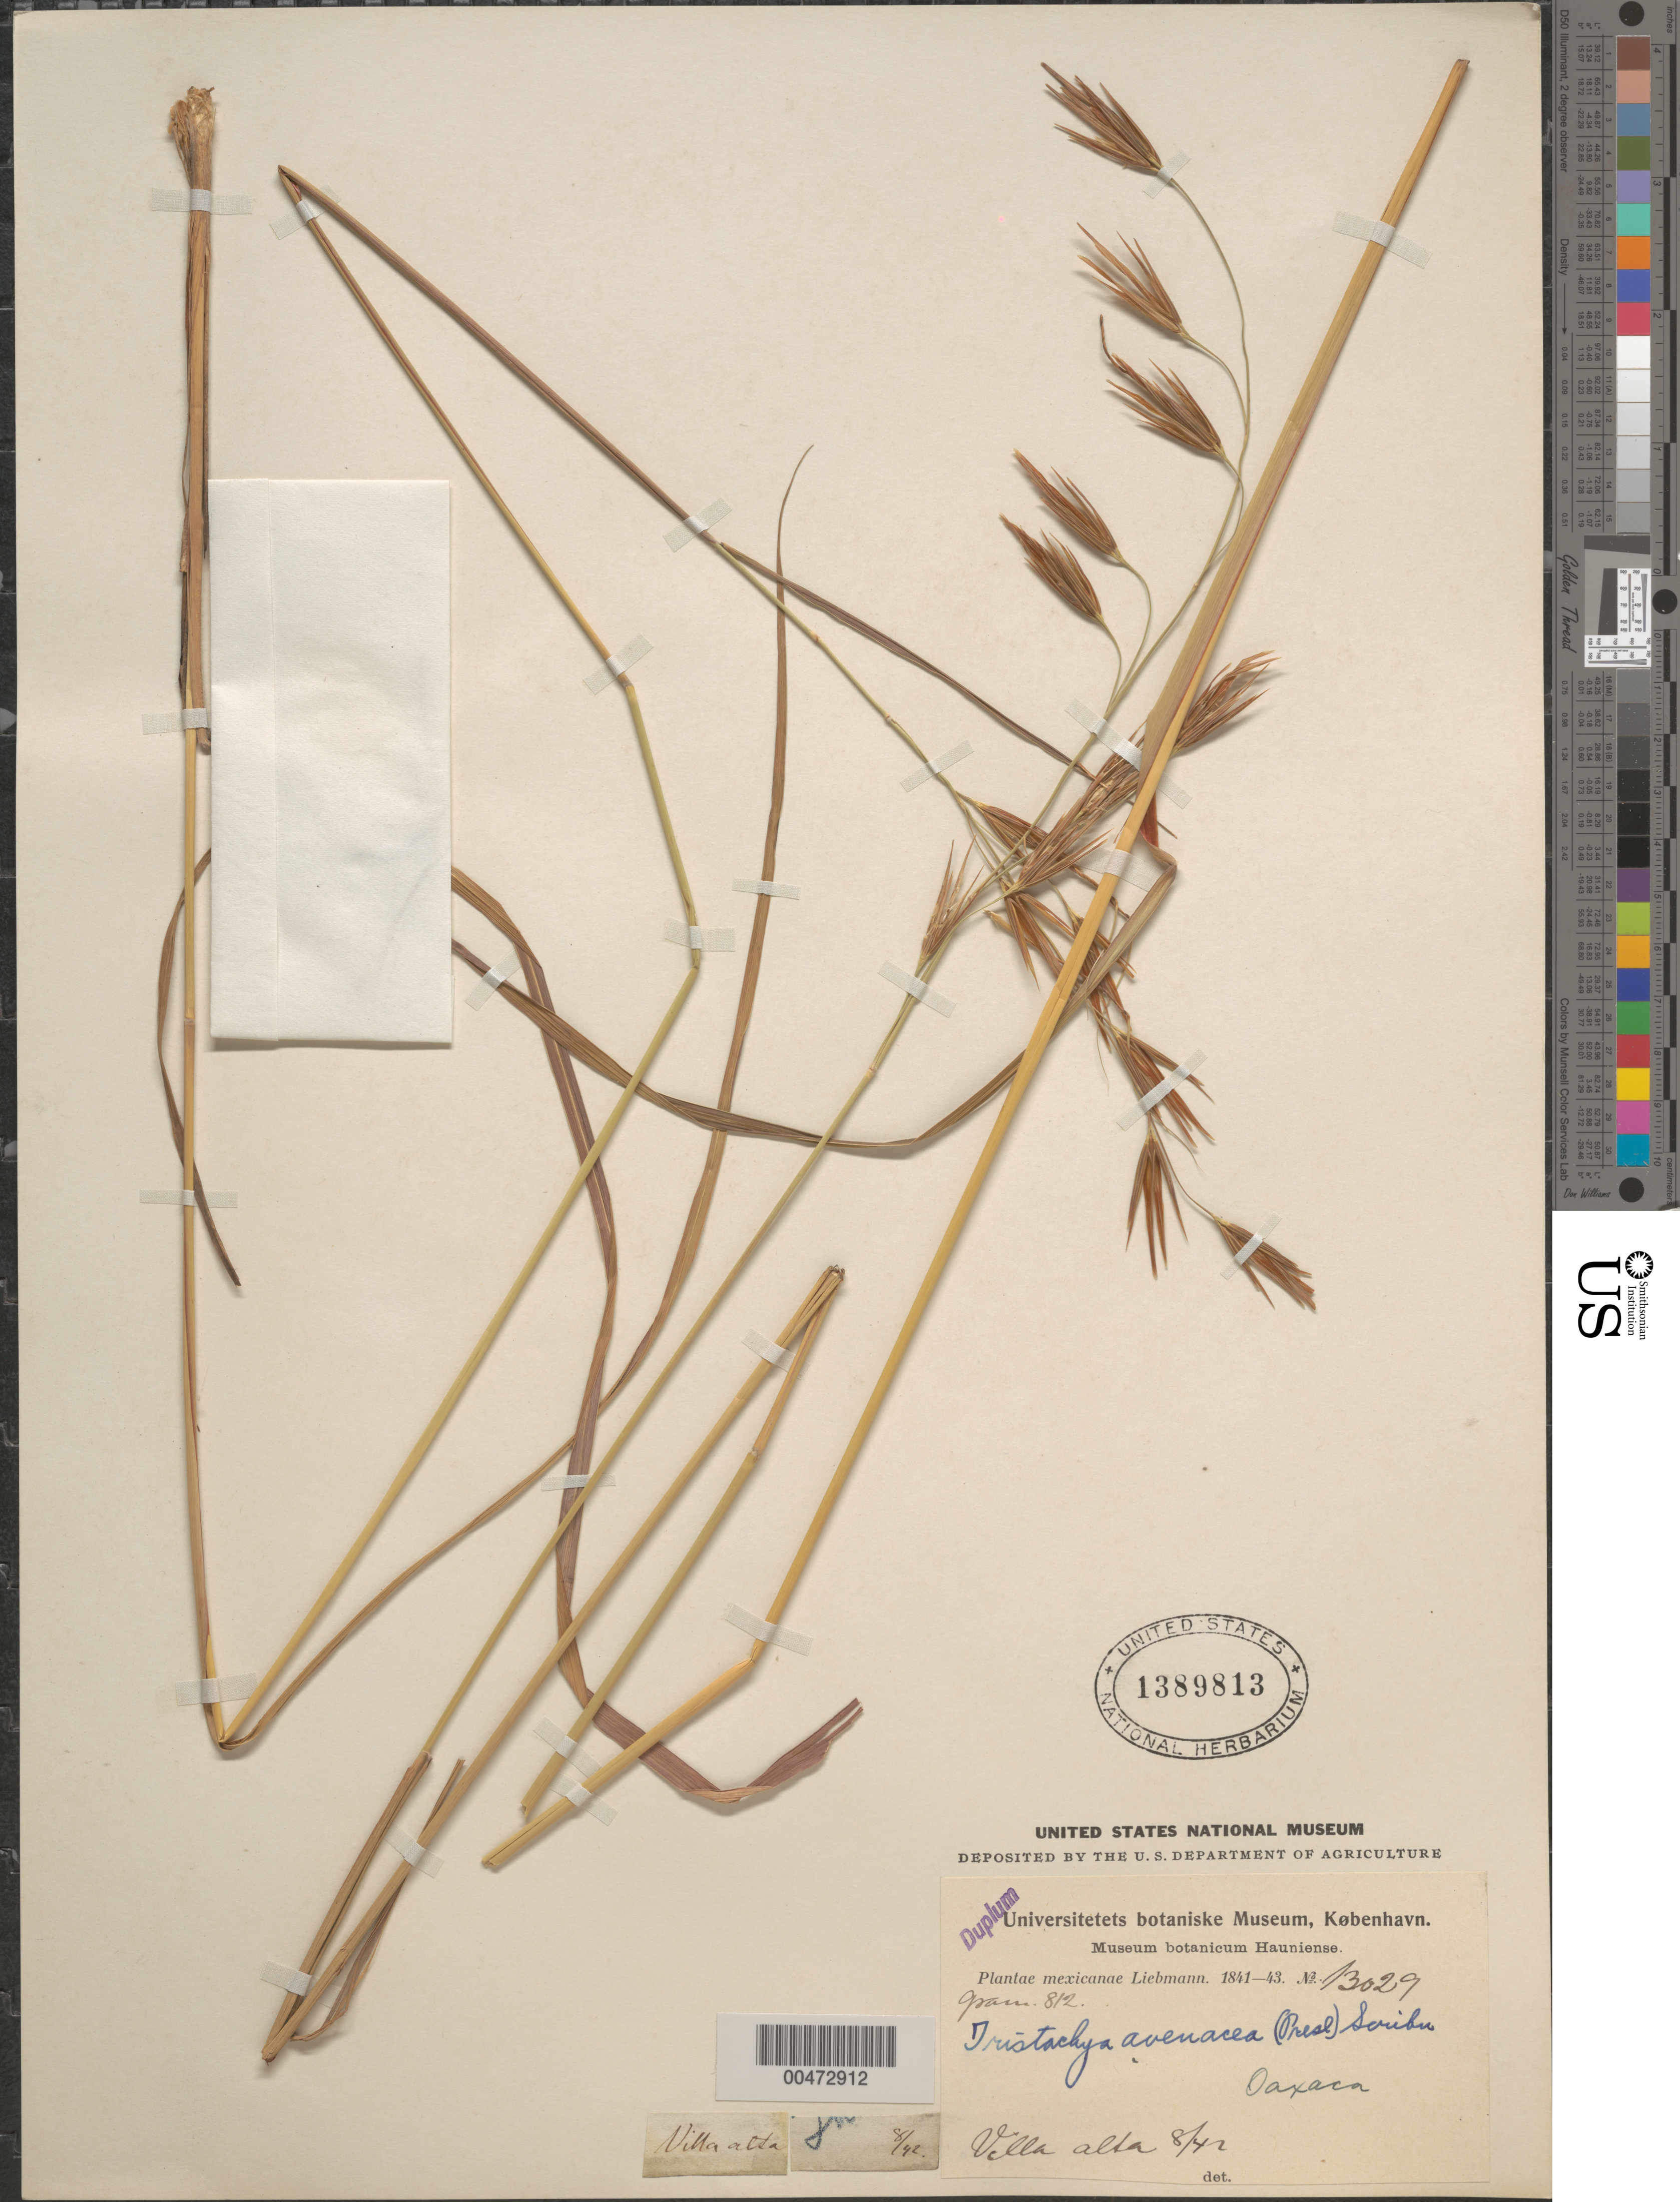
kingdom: Plantae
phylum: Tracheophyta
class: Liliopsida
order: Poales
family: Poaceae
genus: Tristachya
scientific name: Tristachya avenacea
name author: Scribn. & Merr.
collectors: F. M. Liebmann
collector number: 13029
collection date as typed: Aug 1842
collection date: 1842-08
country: Mexico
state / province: Oaxaca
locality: Villa Alta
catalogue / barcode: US 1389813